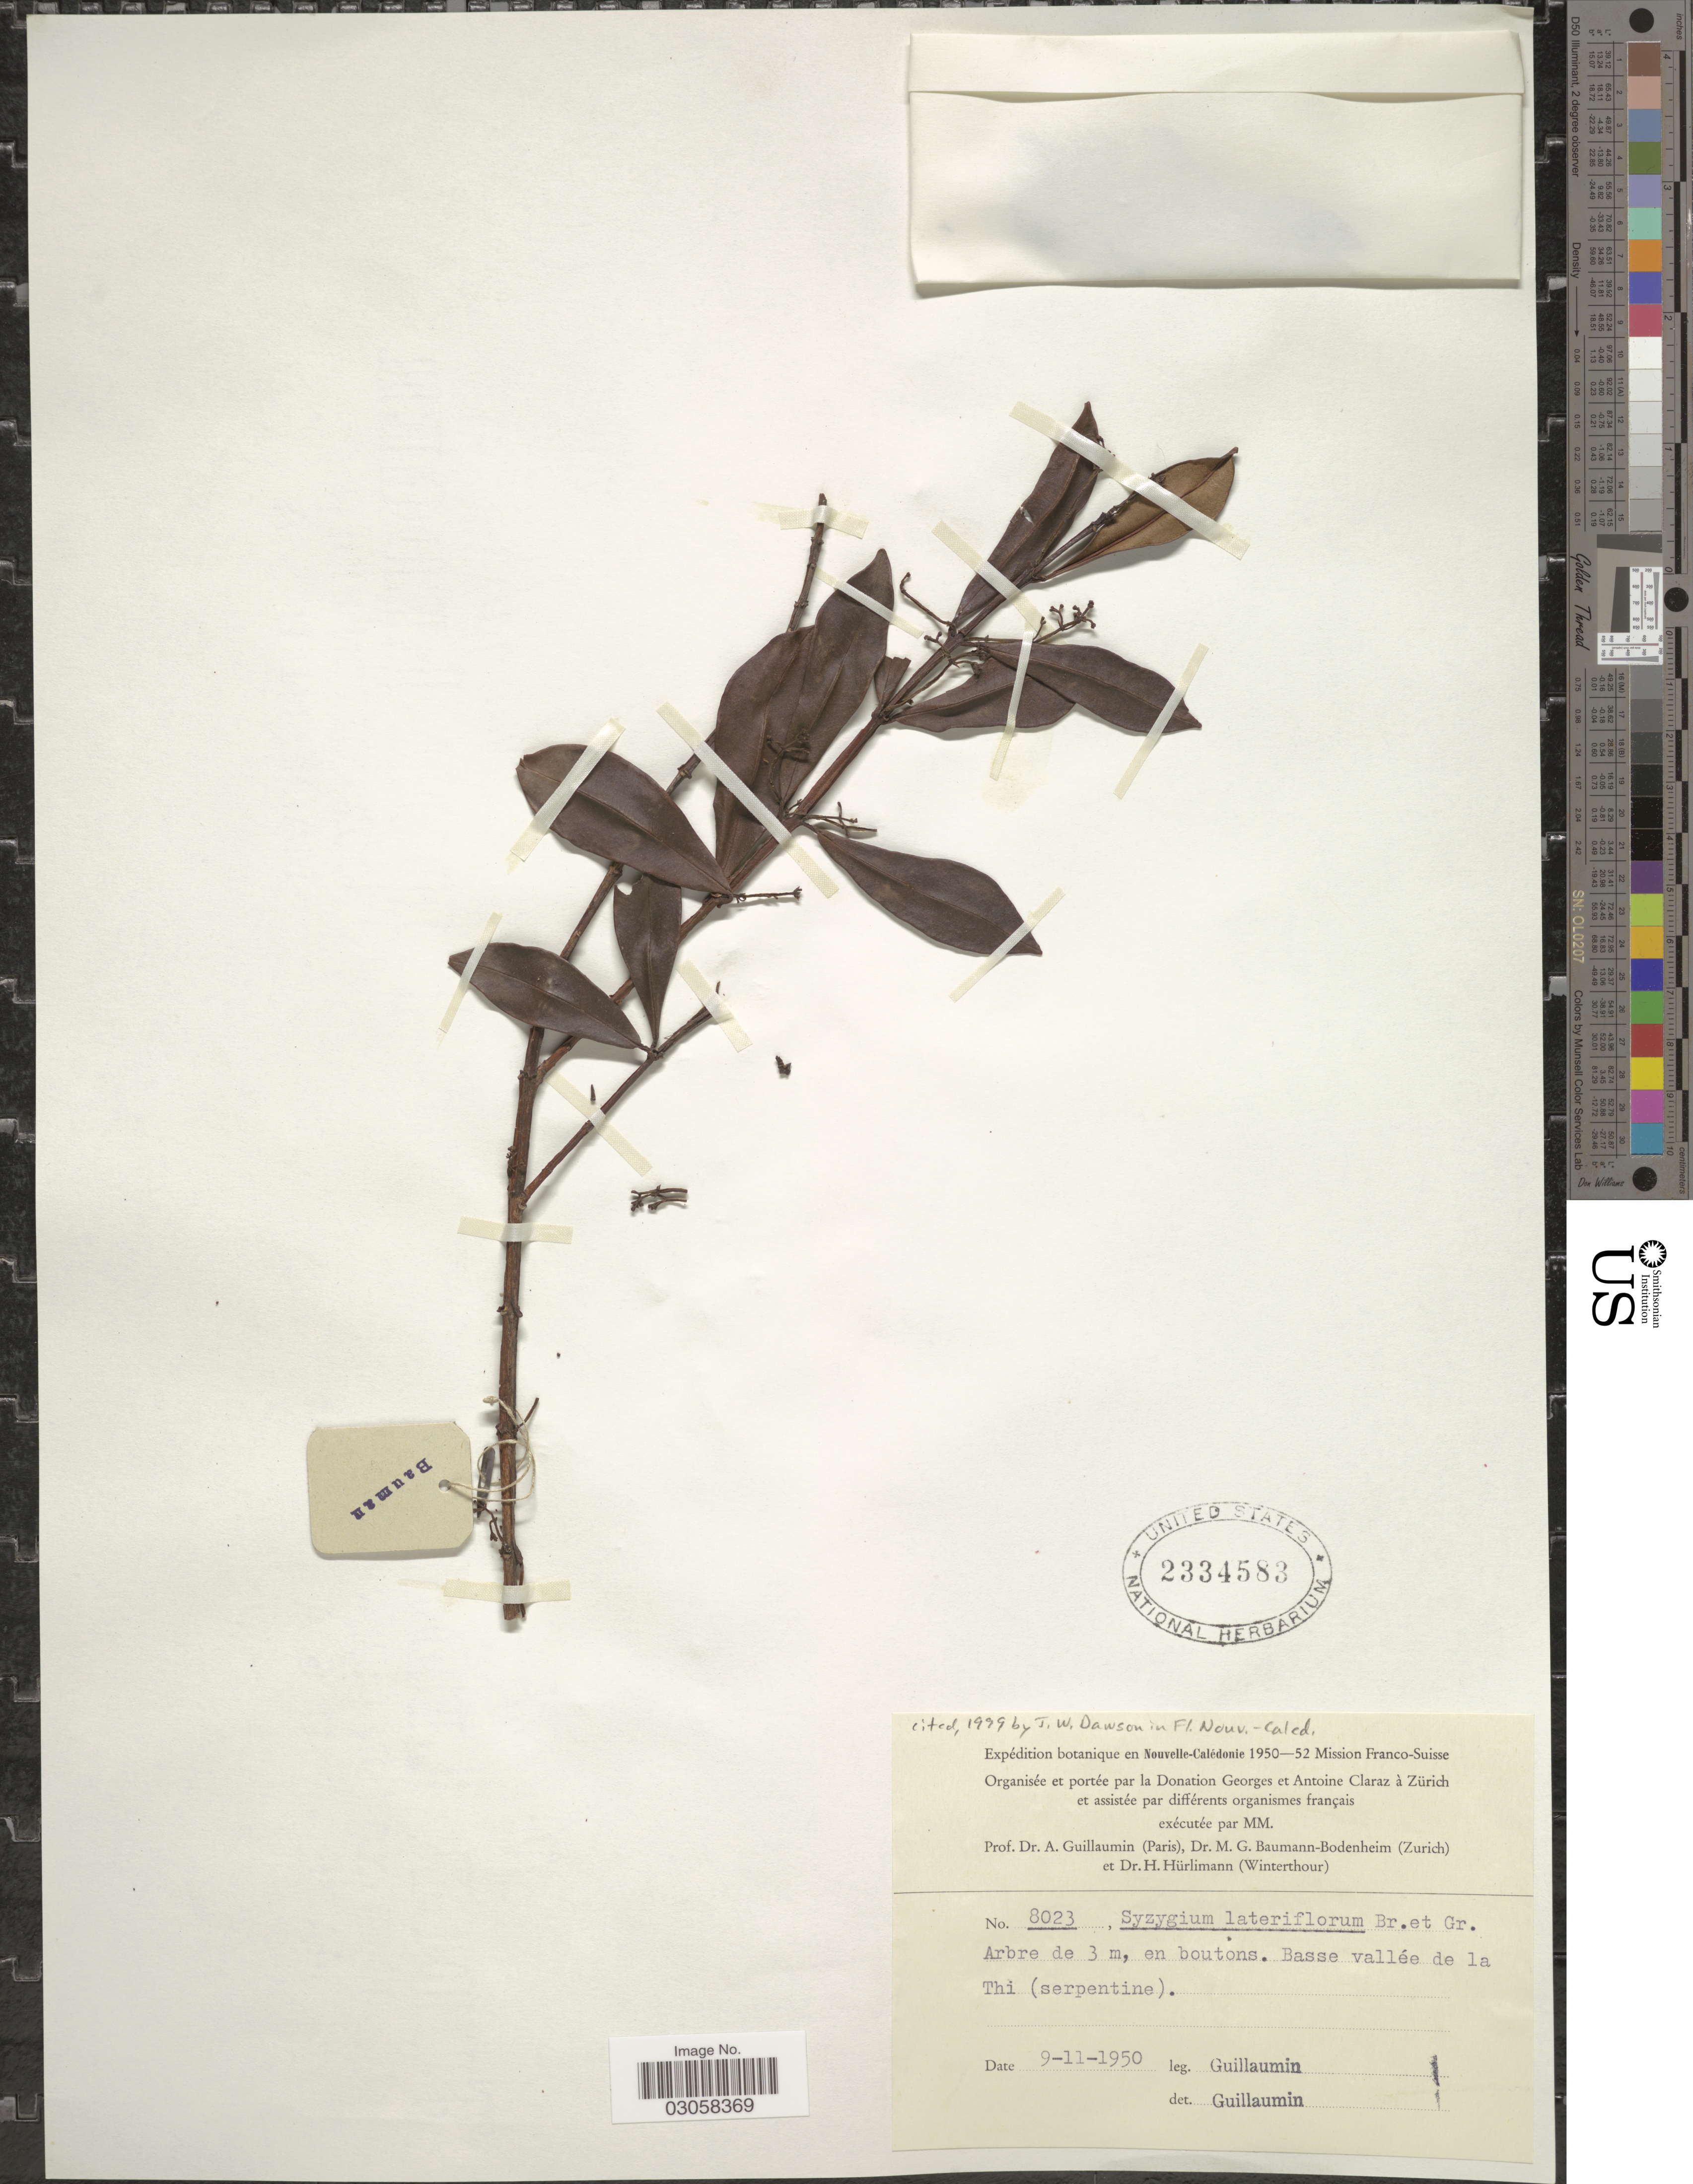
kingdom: Plantae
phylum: Tracheophyta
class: Magnoliopsida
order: Myrtales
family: Myrtaceae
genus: Syzygium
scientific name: Syzygium lateriflorum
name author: Brongn. & Gris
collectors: A. Guillaumin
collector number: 8023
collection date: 1950-11-09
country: New Caledonia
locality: Nouvelle-Calédonie. Basse vallée de la Thi (serpentine).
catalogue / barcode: US 2334583